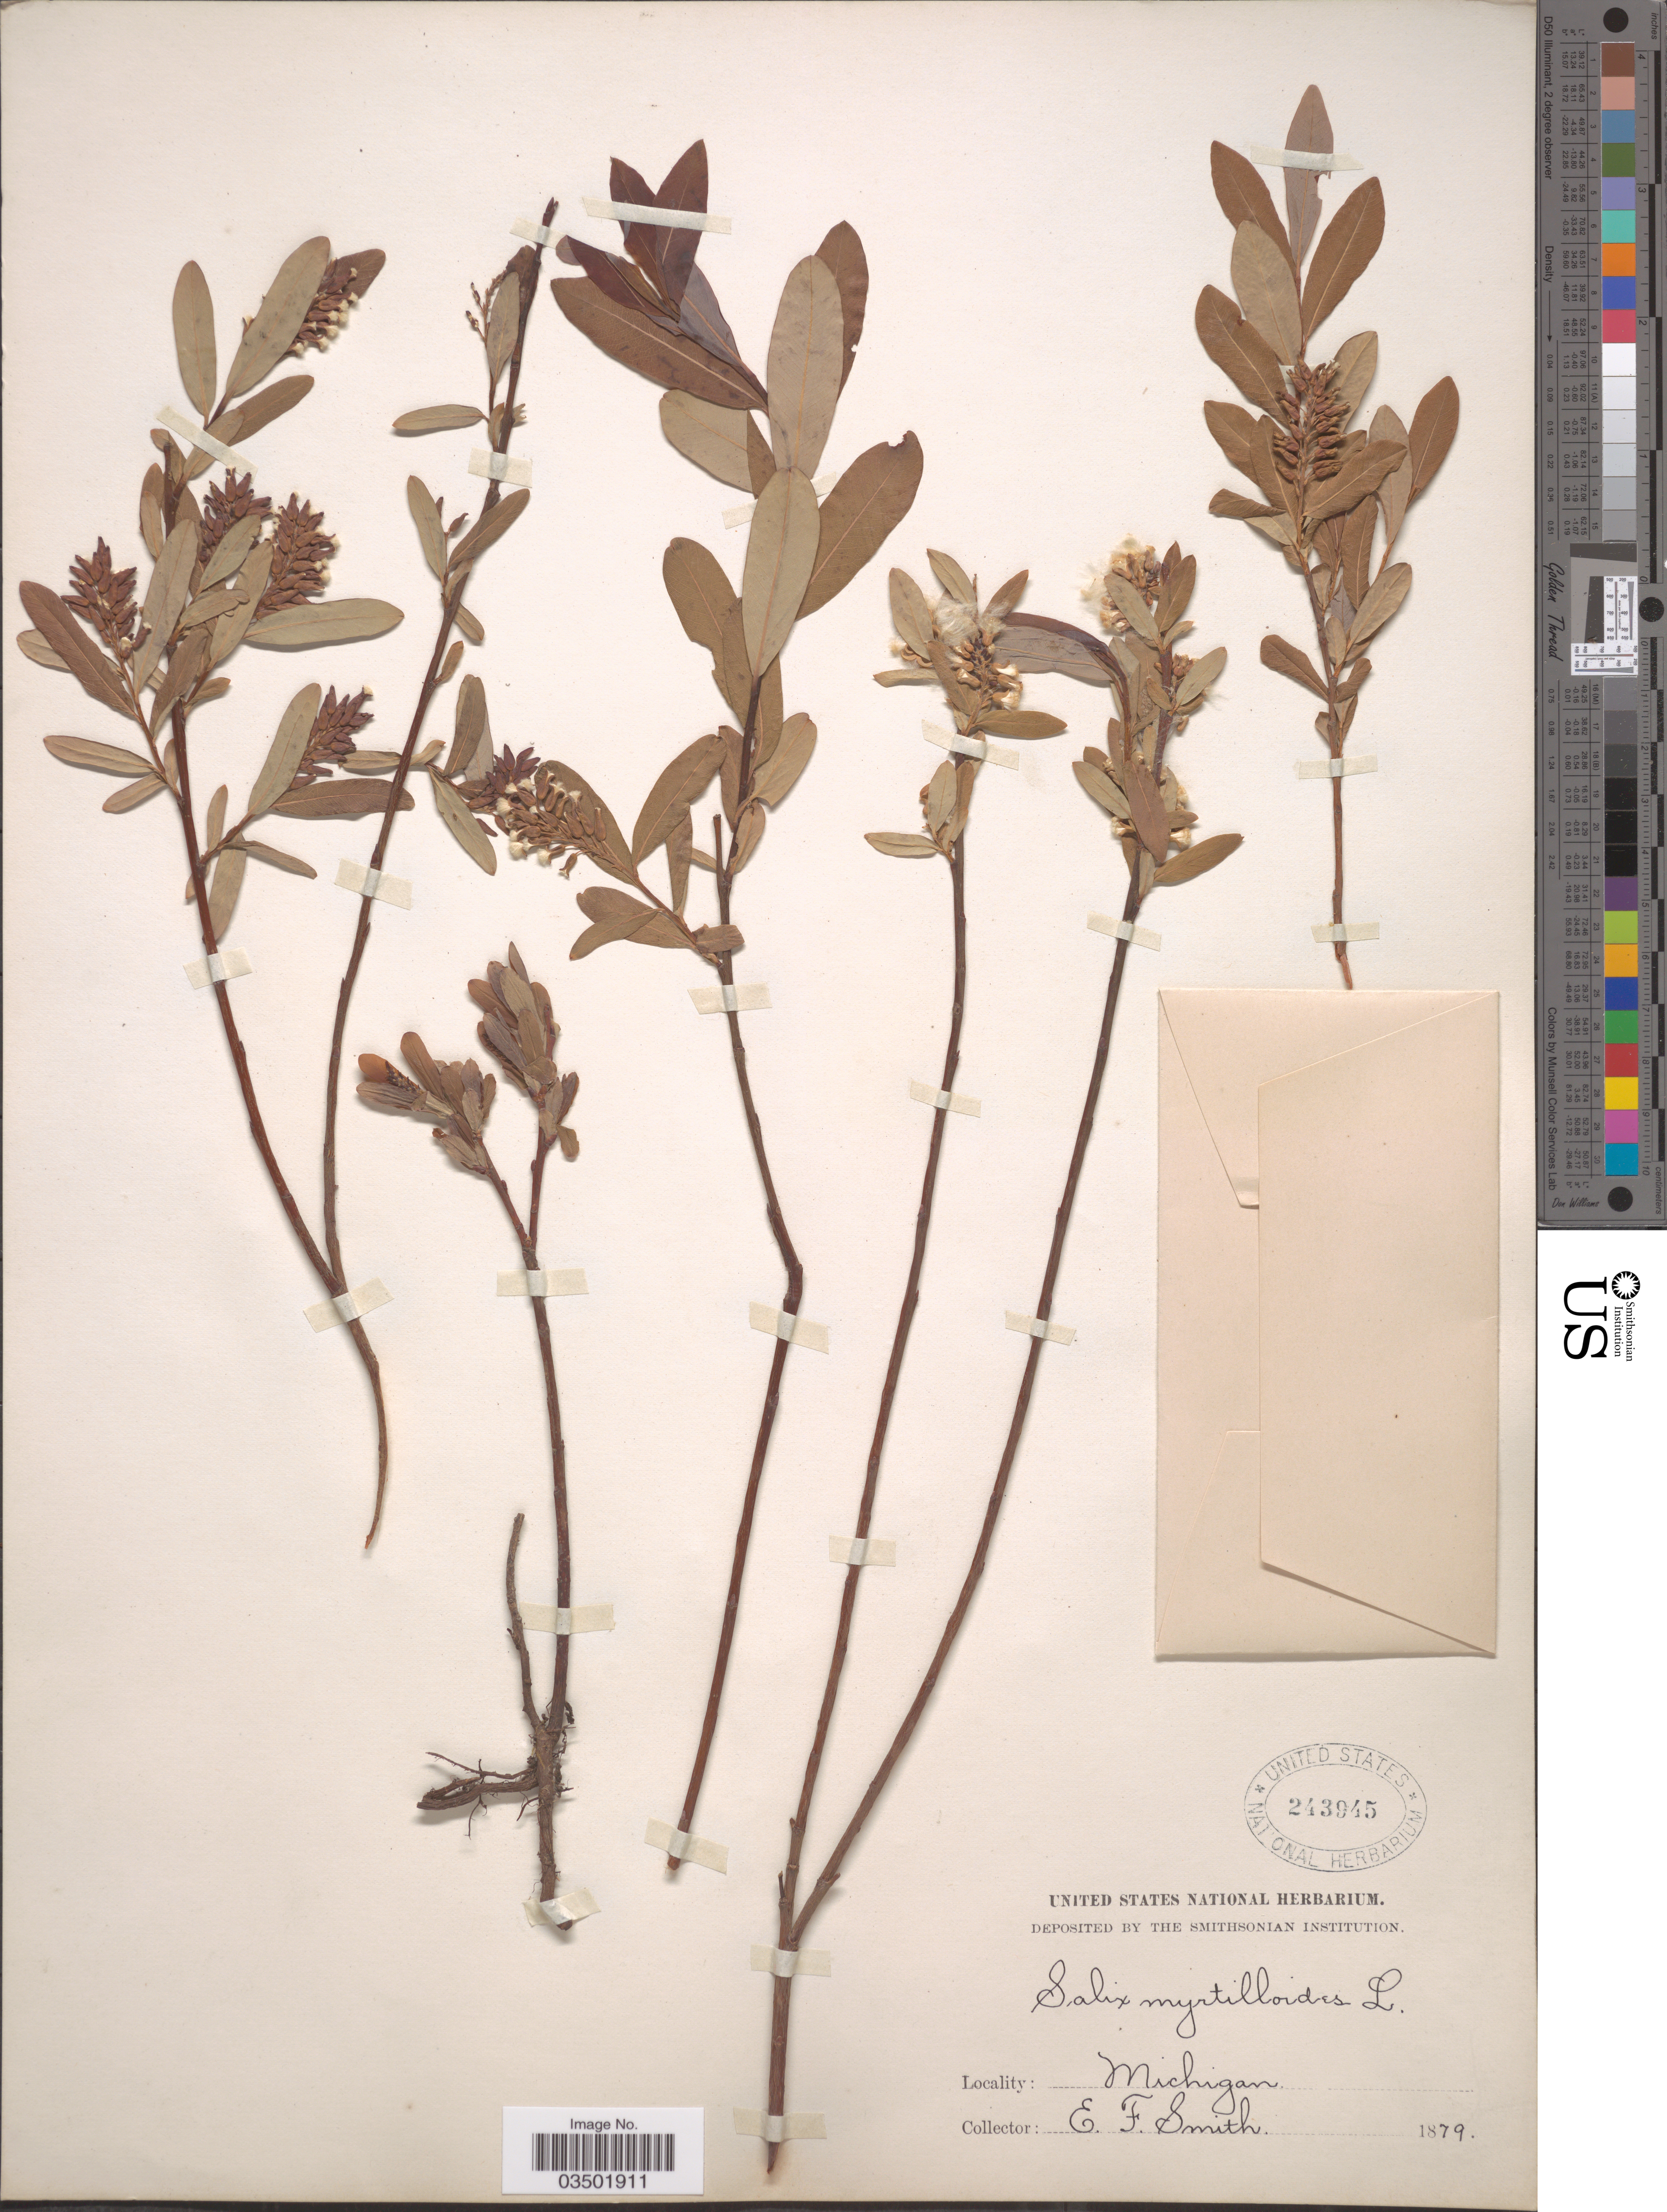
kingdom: Plantae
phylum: Tracheophyta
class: Magnoliopsida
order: Malpighiales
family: Salicaceae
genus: Salix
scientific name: Salix pedicellaris var. hypoglauca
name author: Fernald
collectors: E. F. Smith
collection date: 1879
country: United States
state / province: Michigan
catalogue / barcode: US 243945